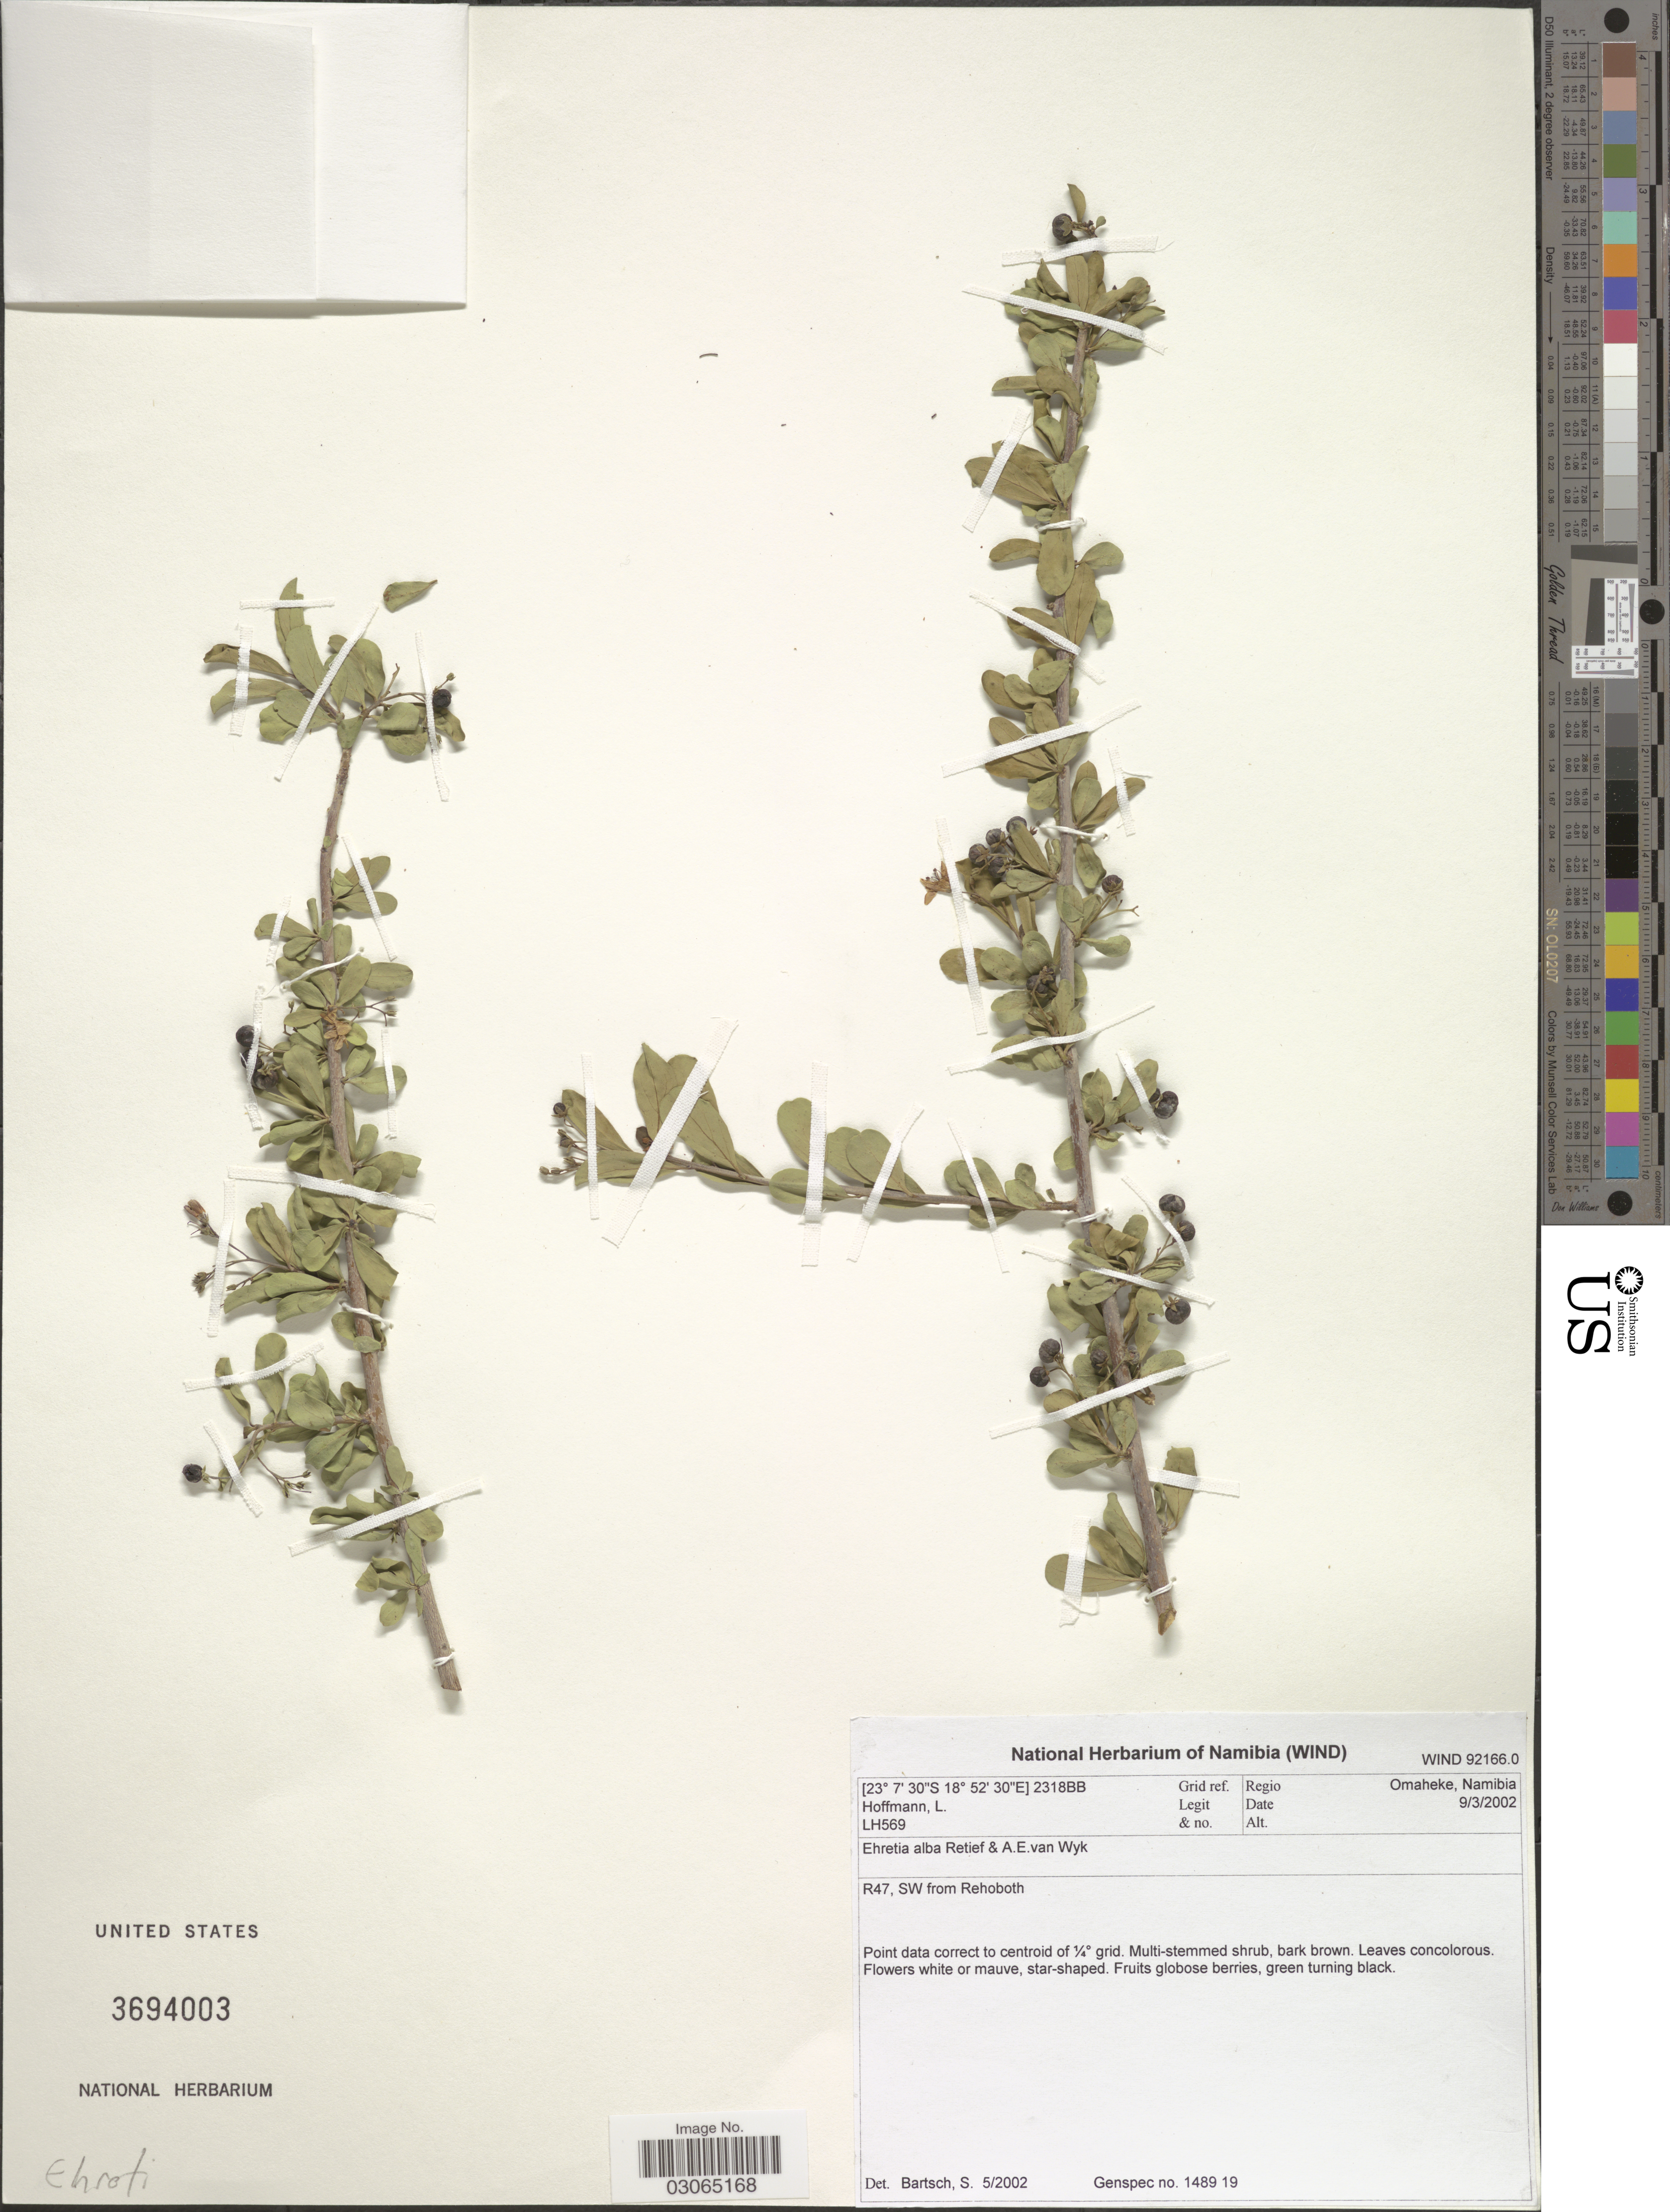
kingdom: Plantae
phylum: Tracheophyta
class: Magnoliopsida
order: Boraginales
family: Ehretiaceae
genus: Ehretia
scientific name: Ehretia alba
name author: Retief & A.E. van Wyk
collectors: L. Hoffmann, E. Retief & A. Wijk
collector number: LH569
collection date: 2002-02-09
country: Namibia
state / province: Omaheke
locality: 2318BB Grid ref. Regio Omaheke. R47, SW from Rehoboth.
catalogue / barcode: US 3694003